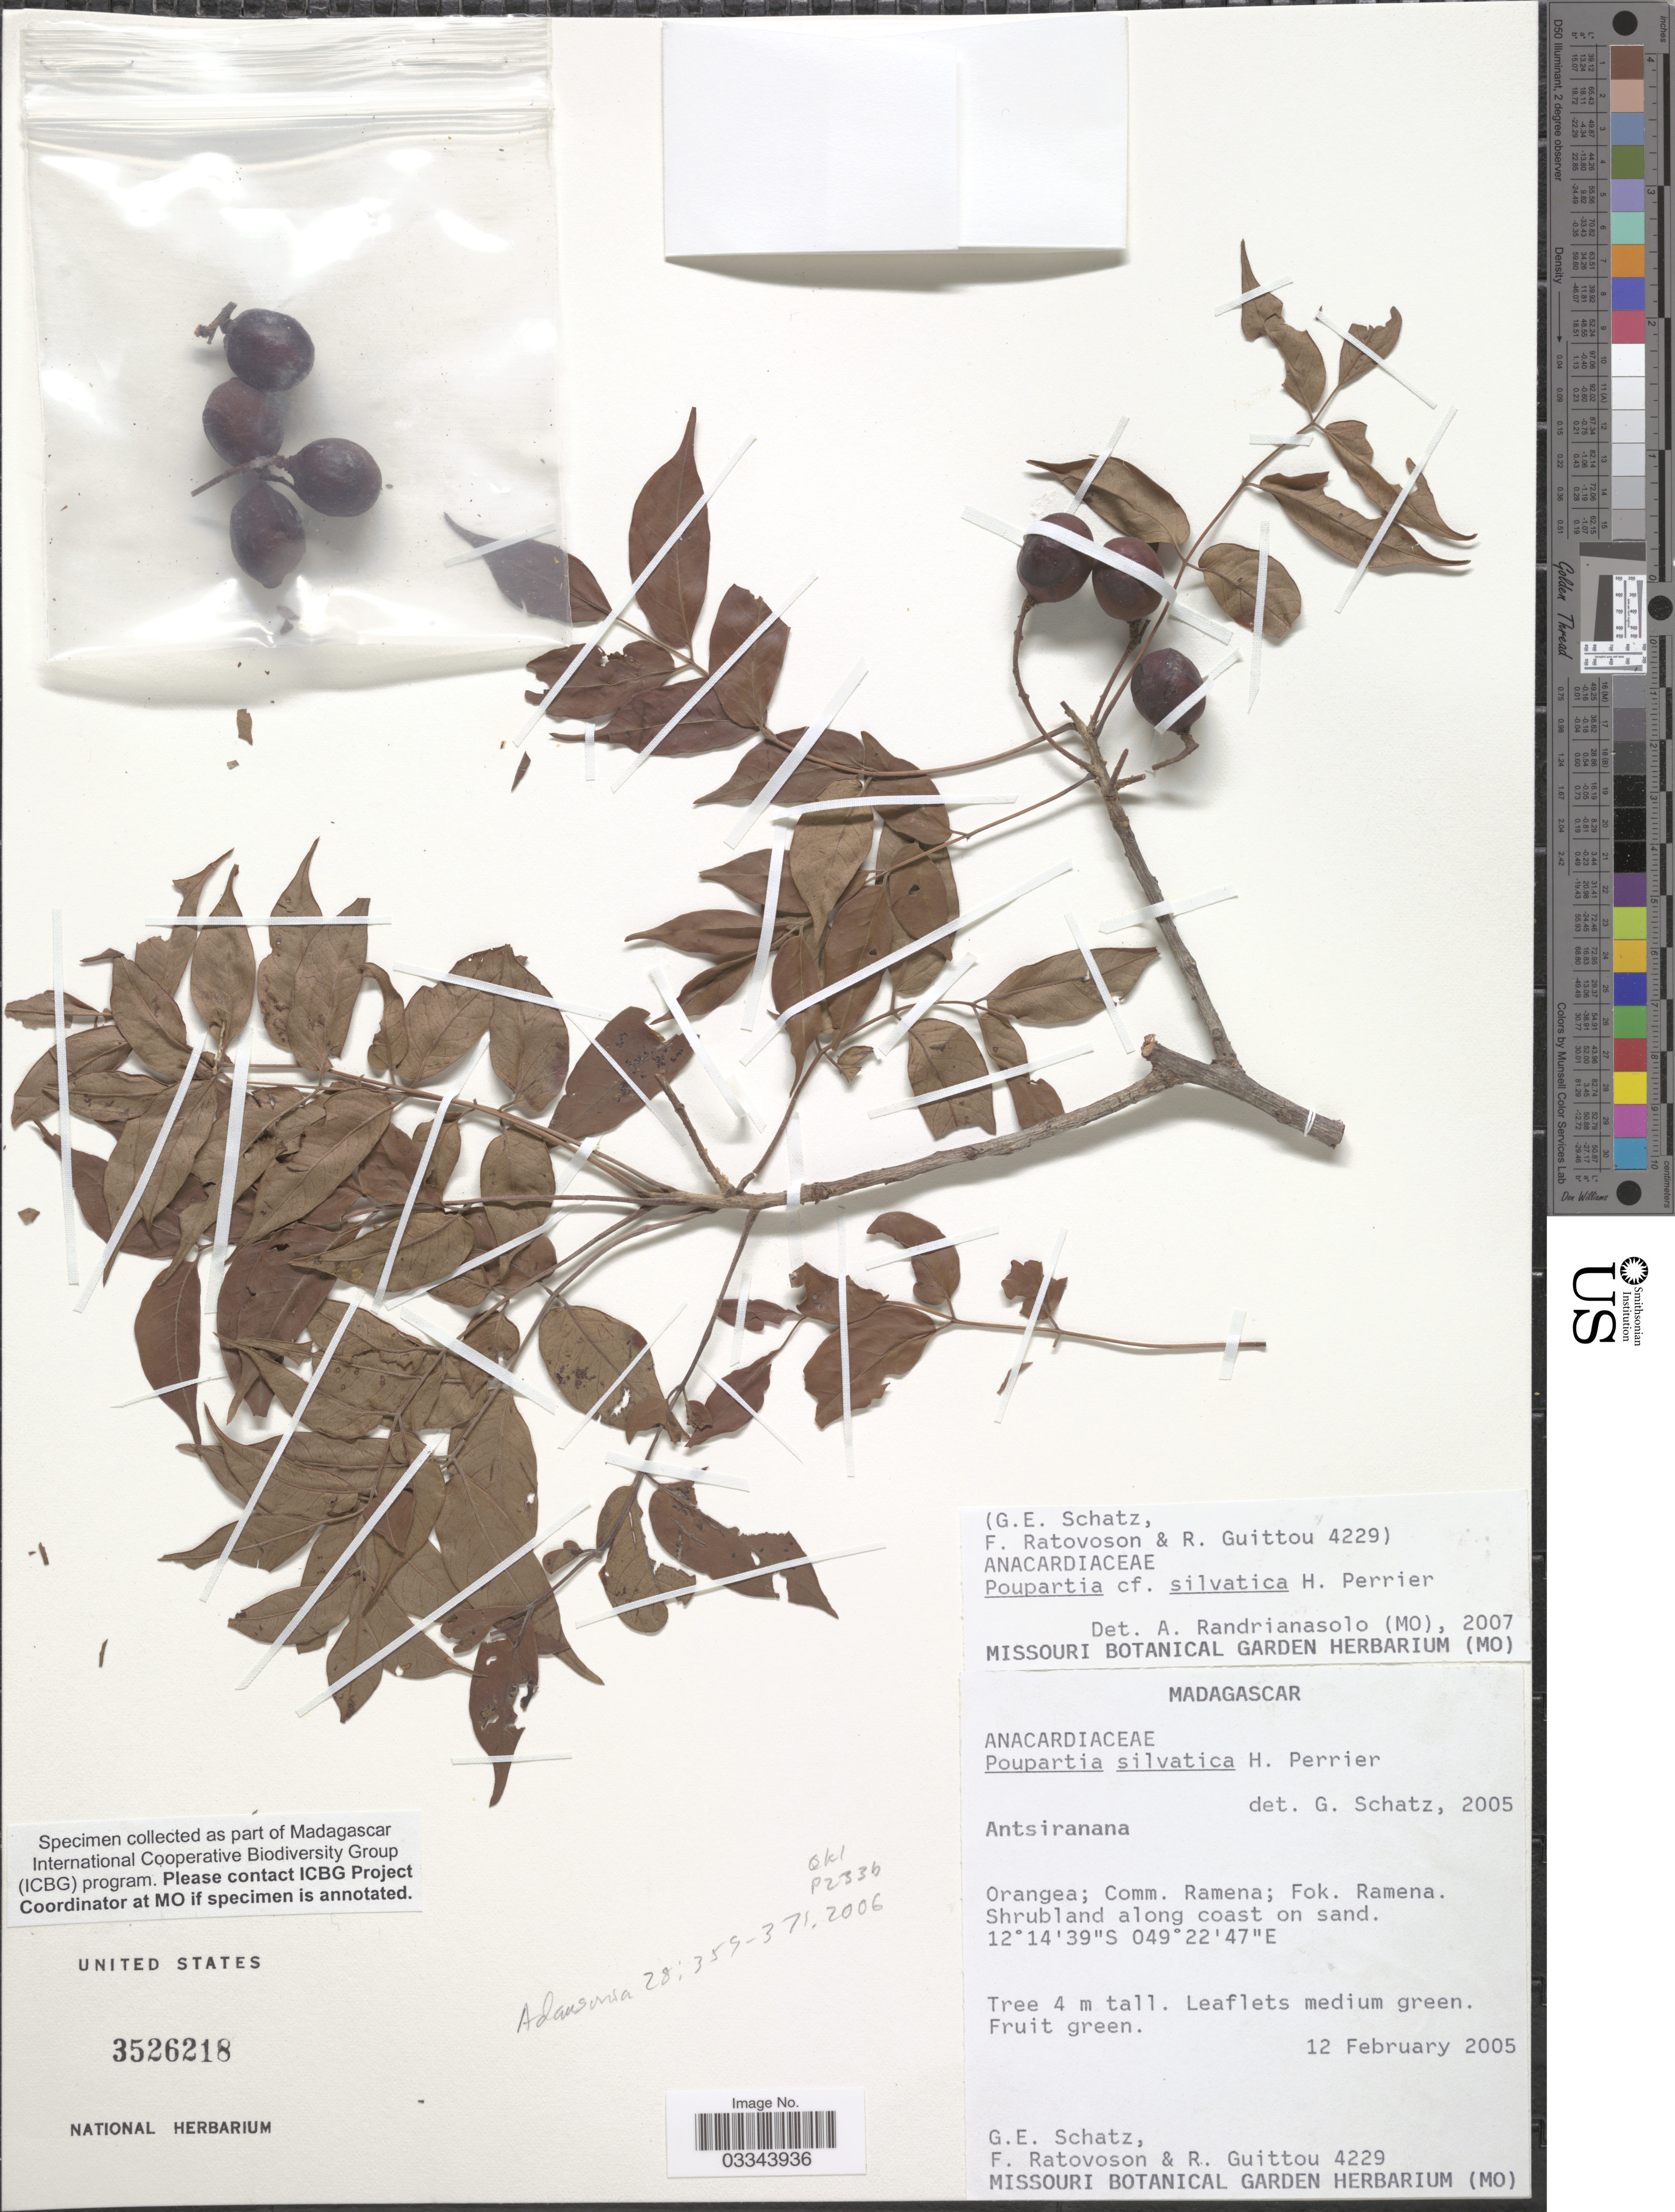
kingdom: Plantae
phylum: Tracheophyta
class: Magnoliopsida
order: Sapindales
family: Anacardiaceae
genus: Poupartia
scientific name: Poupartia silvatica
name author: H. Perrier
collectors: G. Schatz, F. Ratovoson & R. Guittou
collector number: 4229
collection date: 2005-02-12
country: Madagascar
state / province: Diana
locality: Orangea; Comm. Ramena; Fok. Ramena.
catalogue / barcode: US 3526218